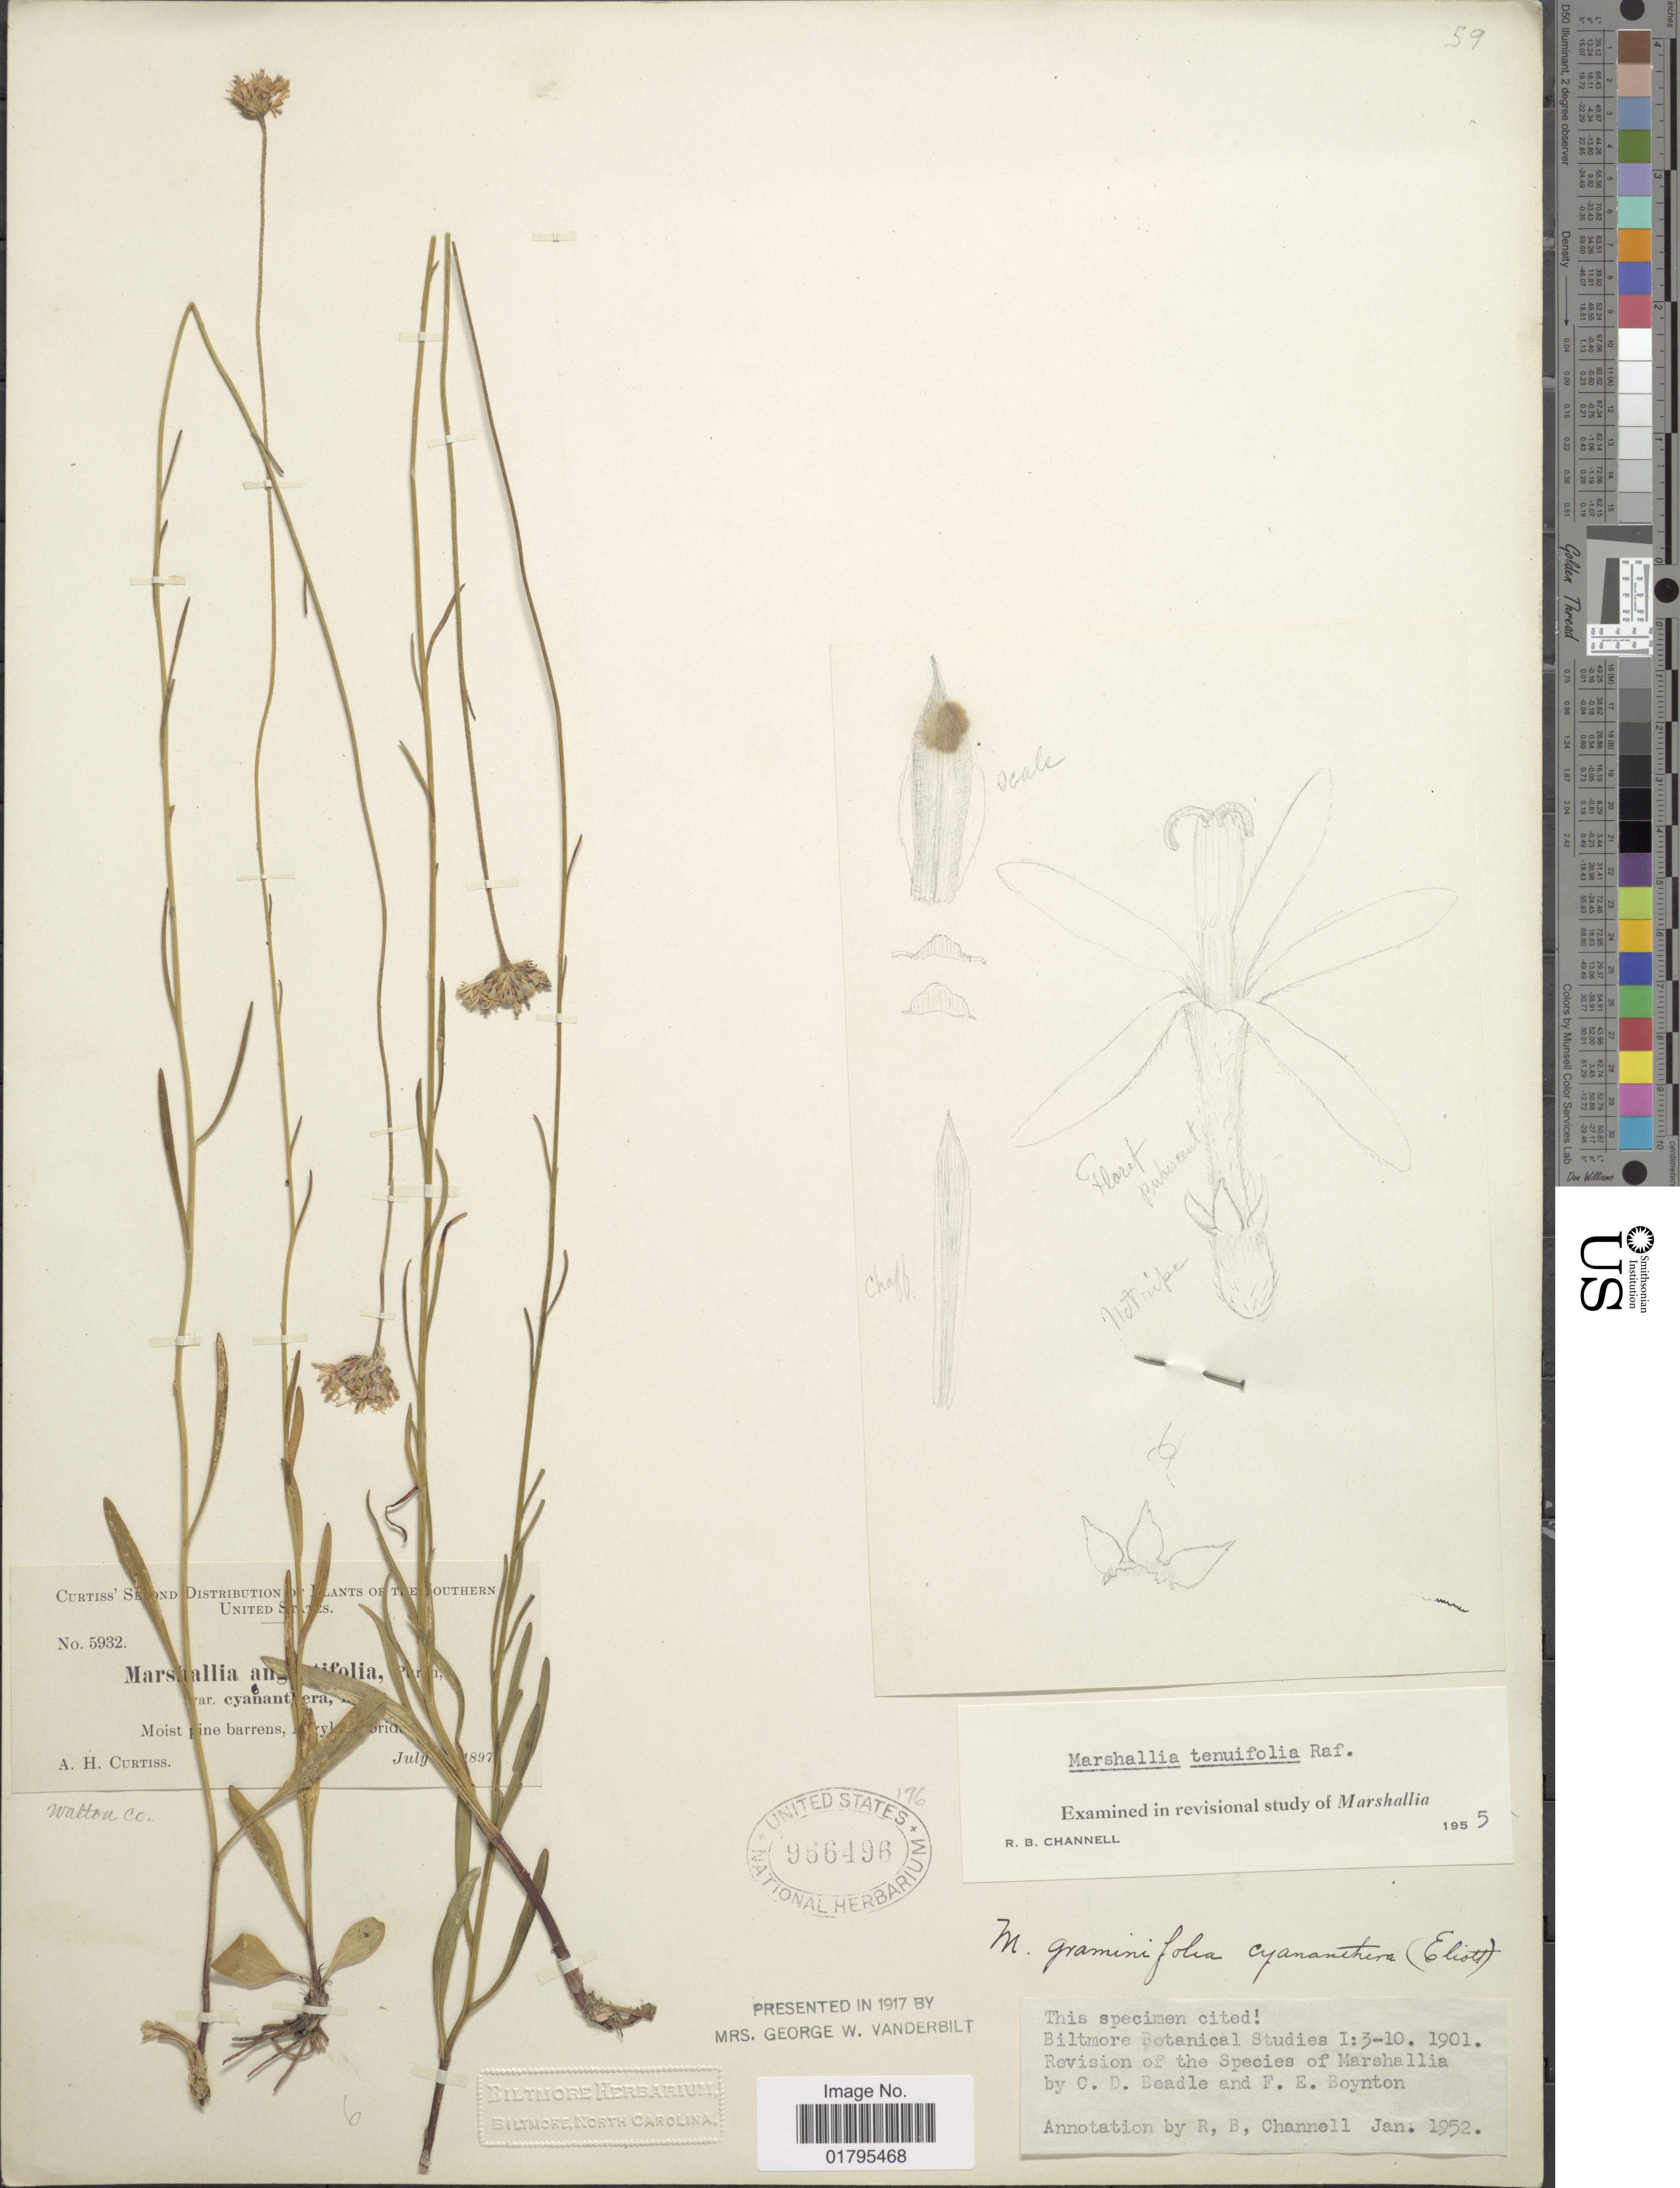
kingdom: Plantae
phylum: Tracheophyta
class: Magnoliopsida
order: Asterales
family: Asteraceae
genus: Marshallia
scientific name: Marshallia tenuifolia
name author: Raf.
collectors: A. H. Curtiss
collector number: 5932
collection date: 1897-07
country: United States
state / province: Florida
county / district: Walton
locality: Moist pine barrens [illegible text]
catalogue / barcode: US 966496